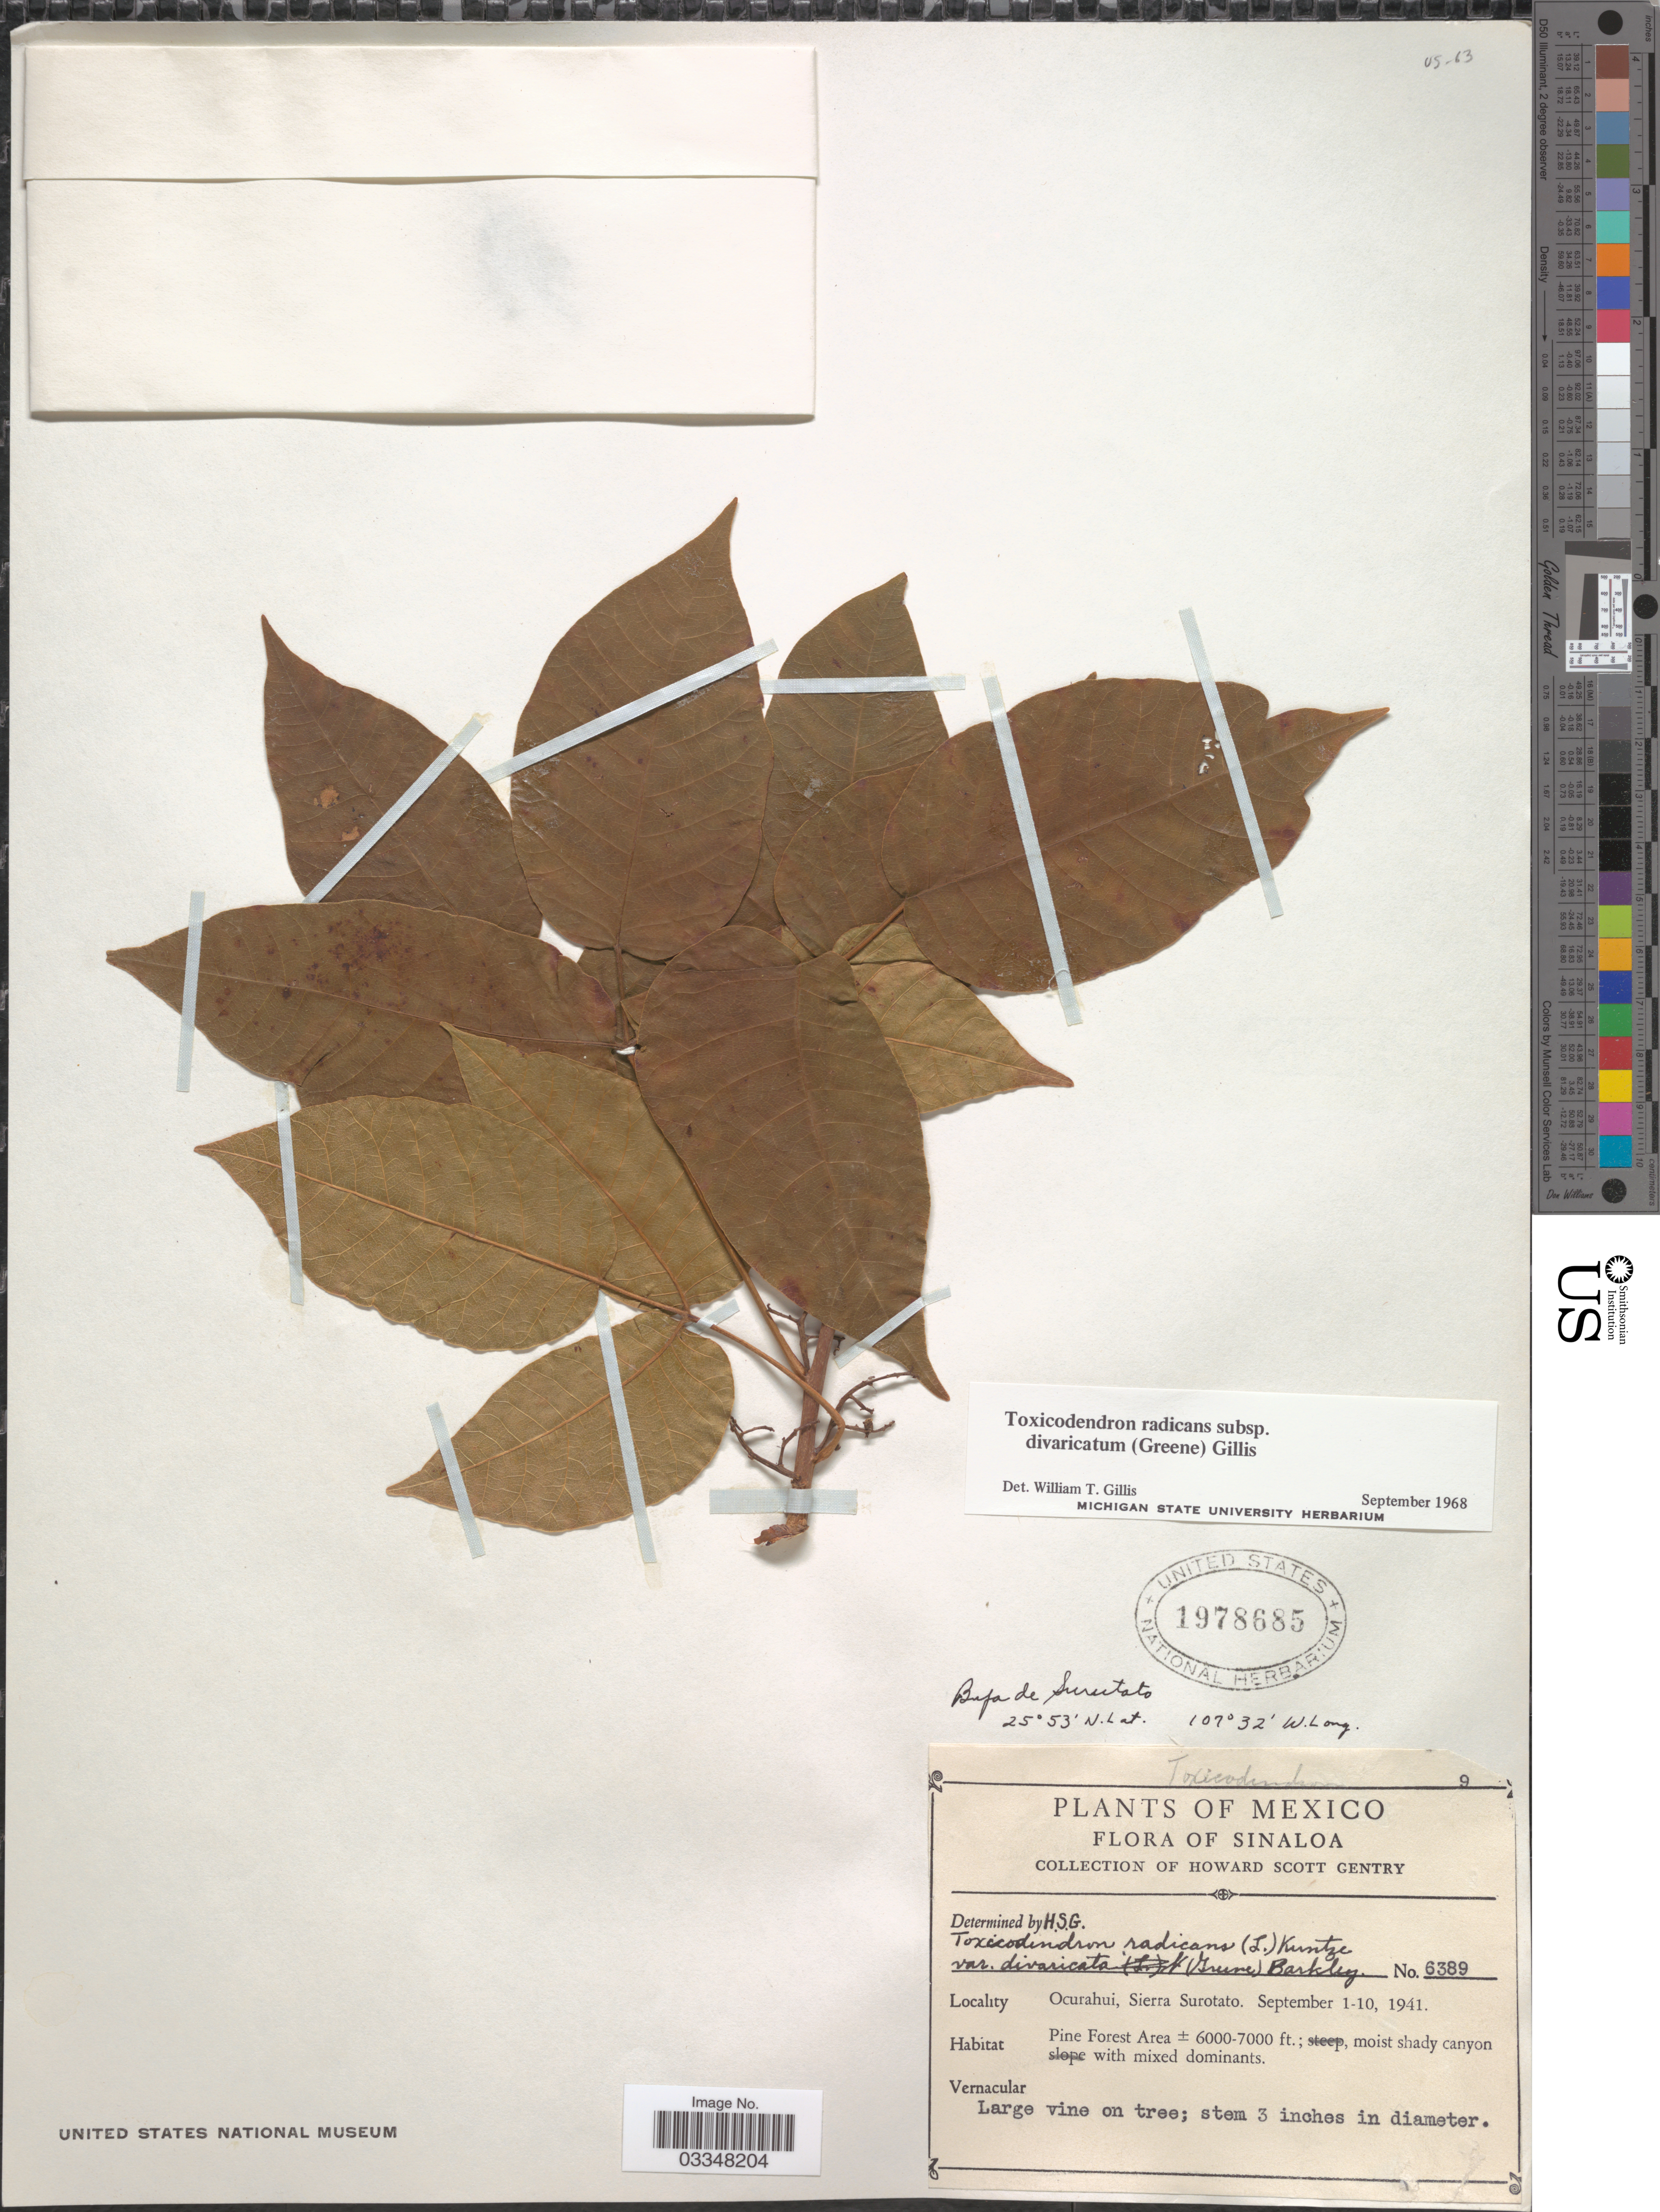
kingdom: Plantae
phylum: Tracheophyta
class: Magnoliopsida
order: Sapindales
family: Anacardiaceae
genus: Toxicodendron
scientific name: Toxicodendron radicans subsp. divaricatum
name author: (Greene) Gillis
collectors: H. S. Gentry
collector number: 6389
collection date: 1941-09-01/1941-09-10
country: Mexico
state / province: Sinaloa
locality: Ocurahui, Sierra Surotato. Bufa de Surutato. Pine Forest Area.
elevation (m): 1829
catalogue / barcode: US 1978685